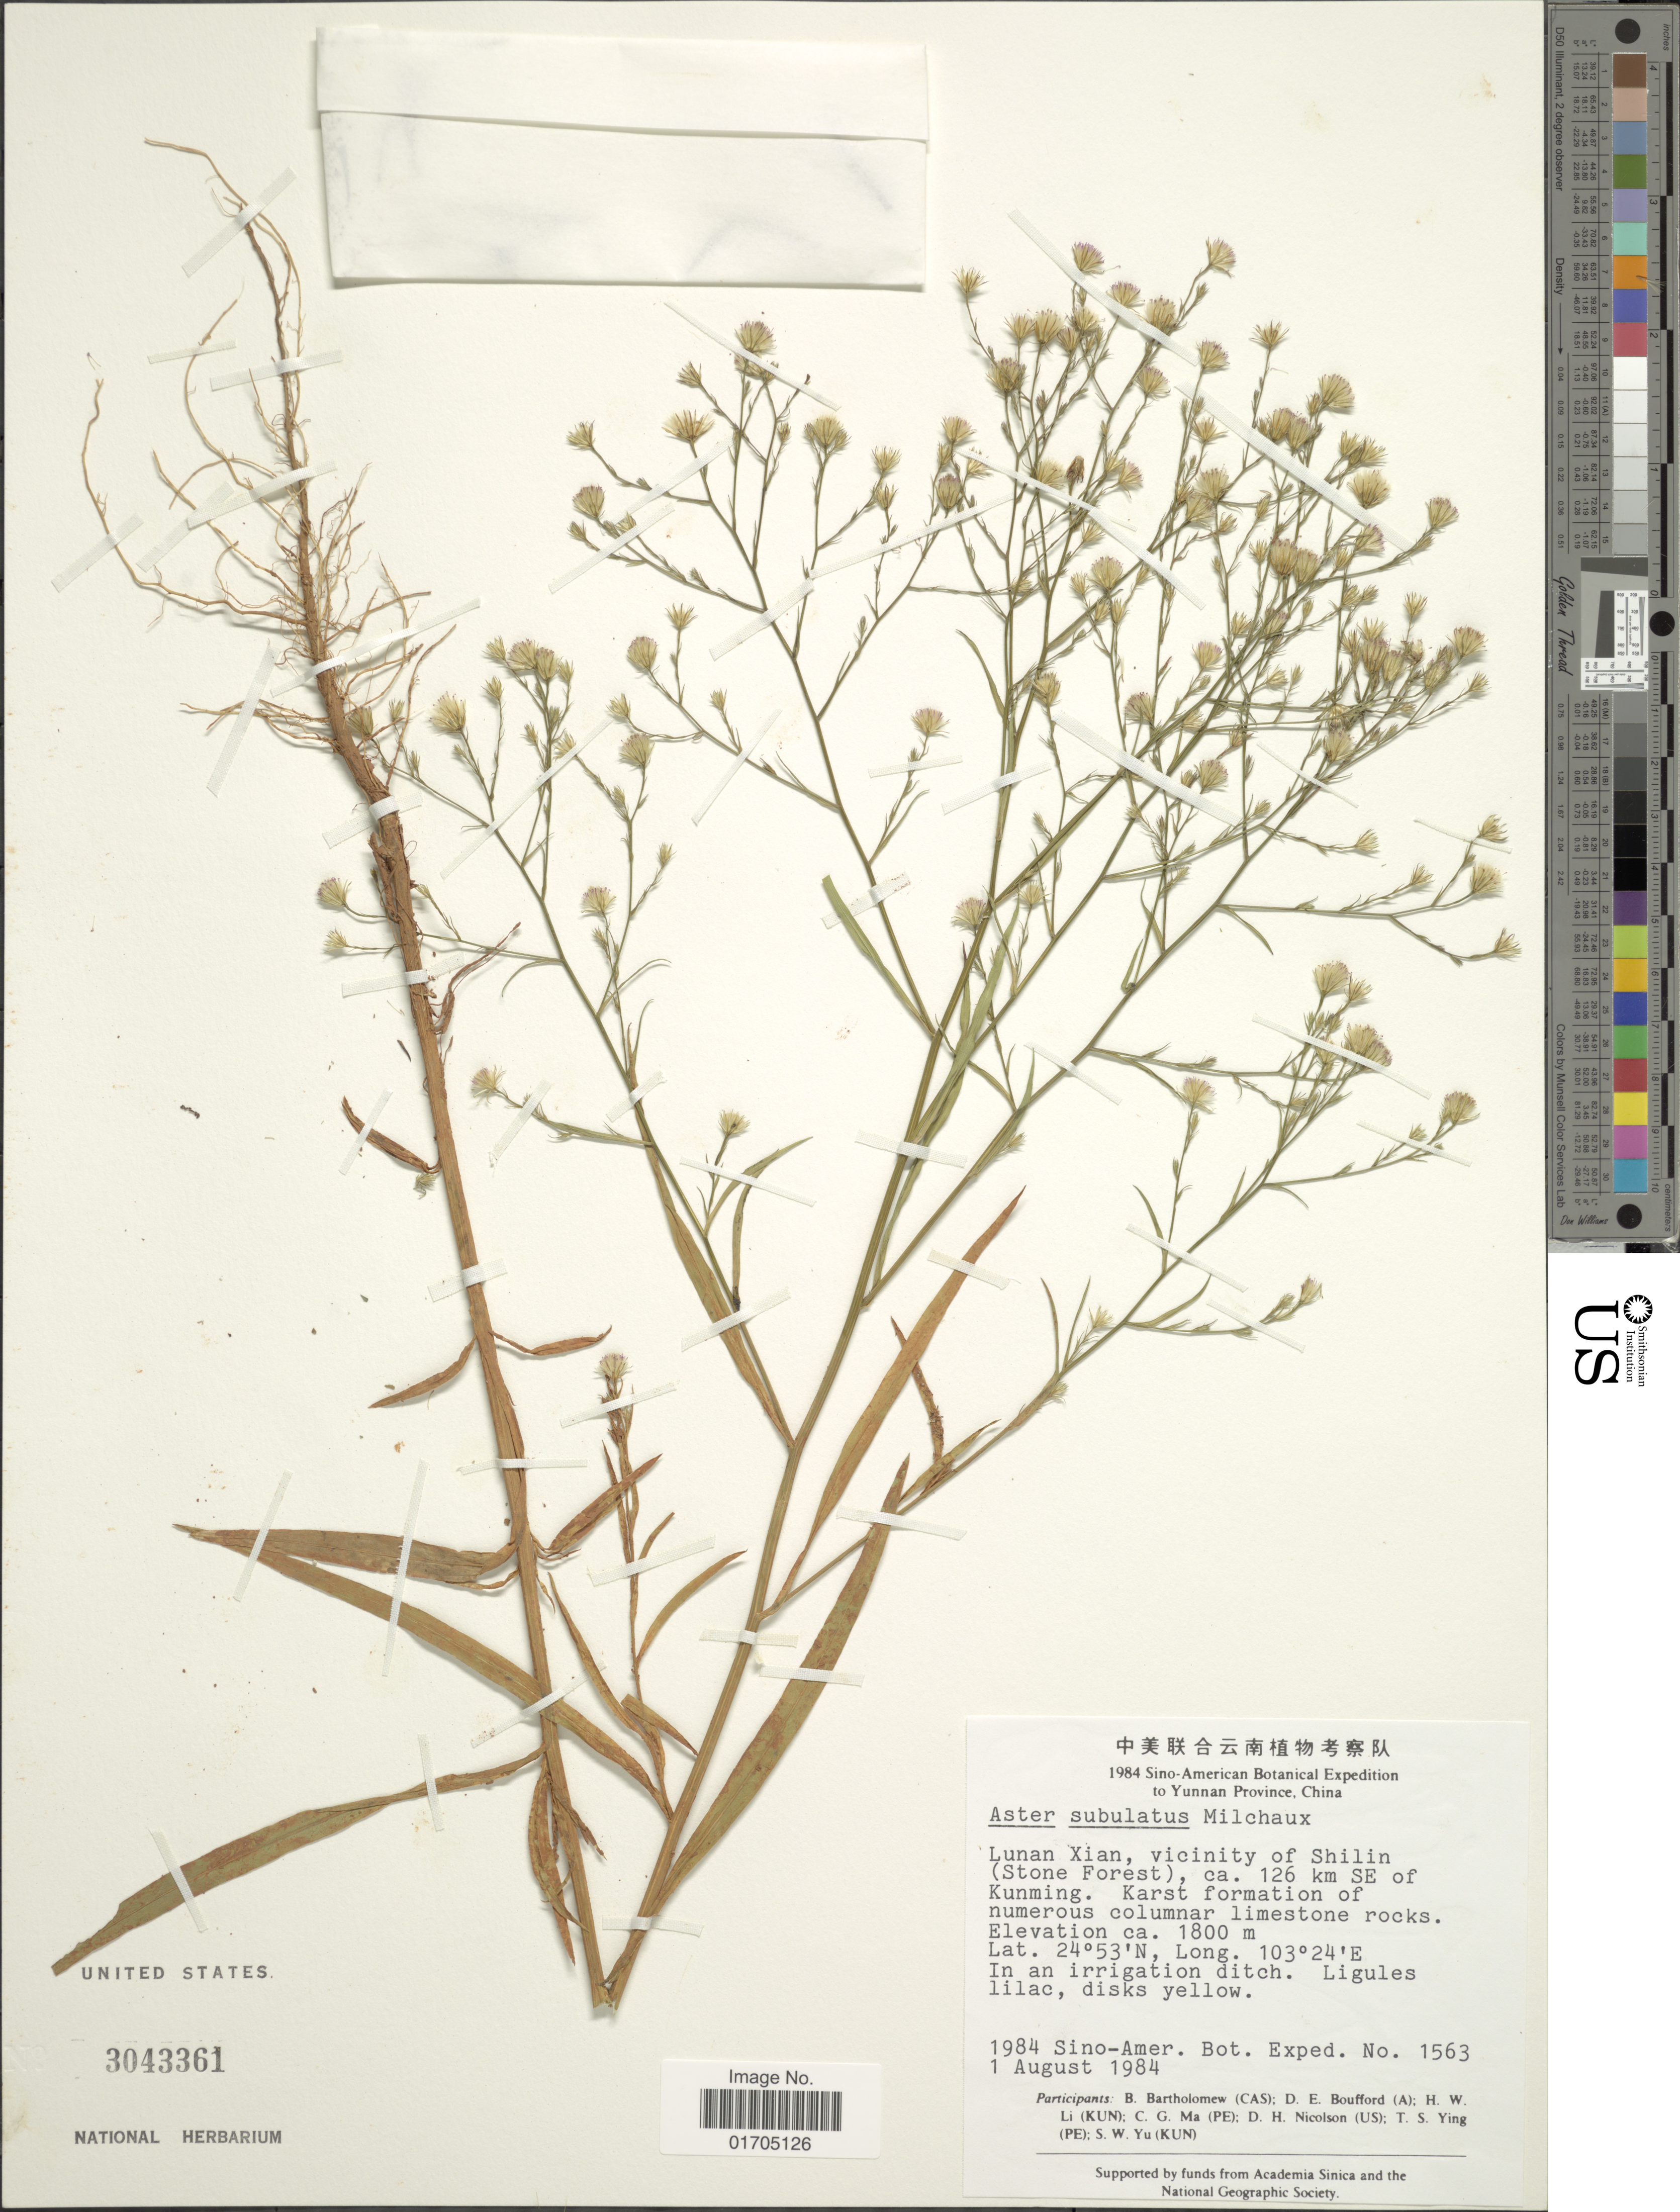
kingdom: Plantae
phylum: Tracheophyta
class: Magnoliopsida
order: Asterales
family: Asteraceae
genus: Symphyotrichum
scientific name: Symphyotrichum subulatum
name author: (Michx.) G.L. Nesom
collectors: Sino-Amer. Bot. Exped. 1984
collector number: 1563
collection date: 1984-08-01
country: China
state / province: Yunnan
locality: Lunan Xian, vicinity of Shilin (Stone Forest), ca. 126 km SE of Kunming. Karst formation of numerous columnar limestone rocks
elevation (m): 1800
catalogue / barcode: US 3043361